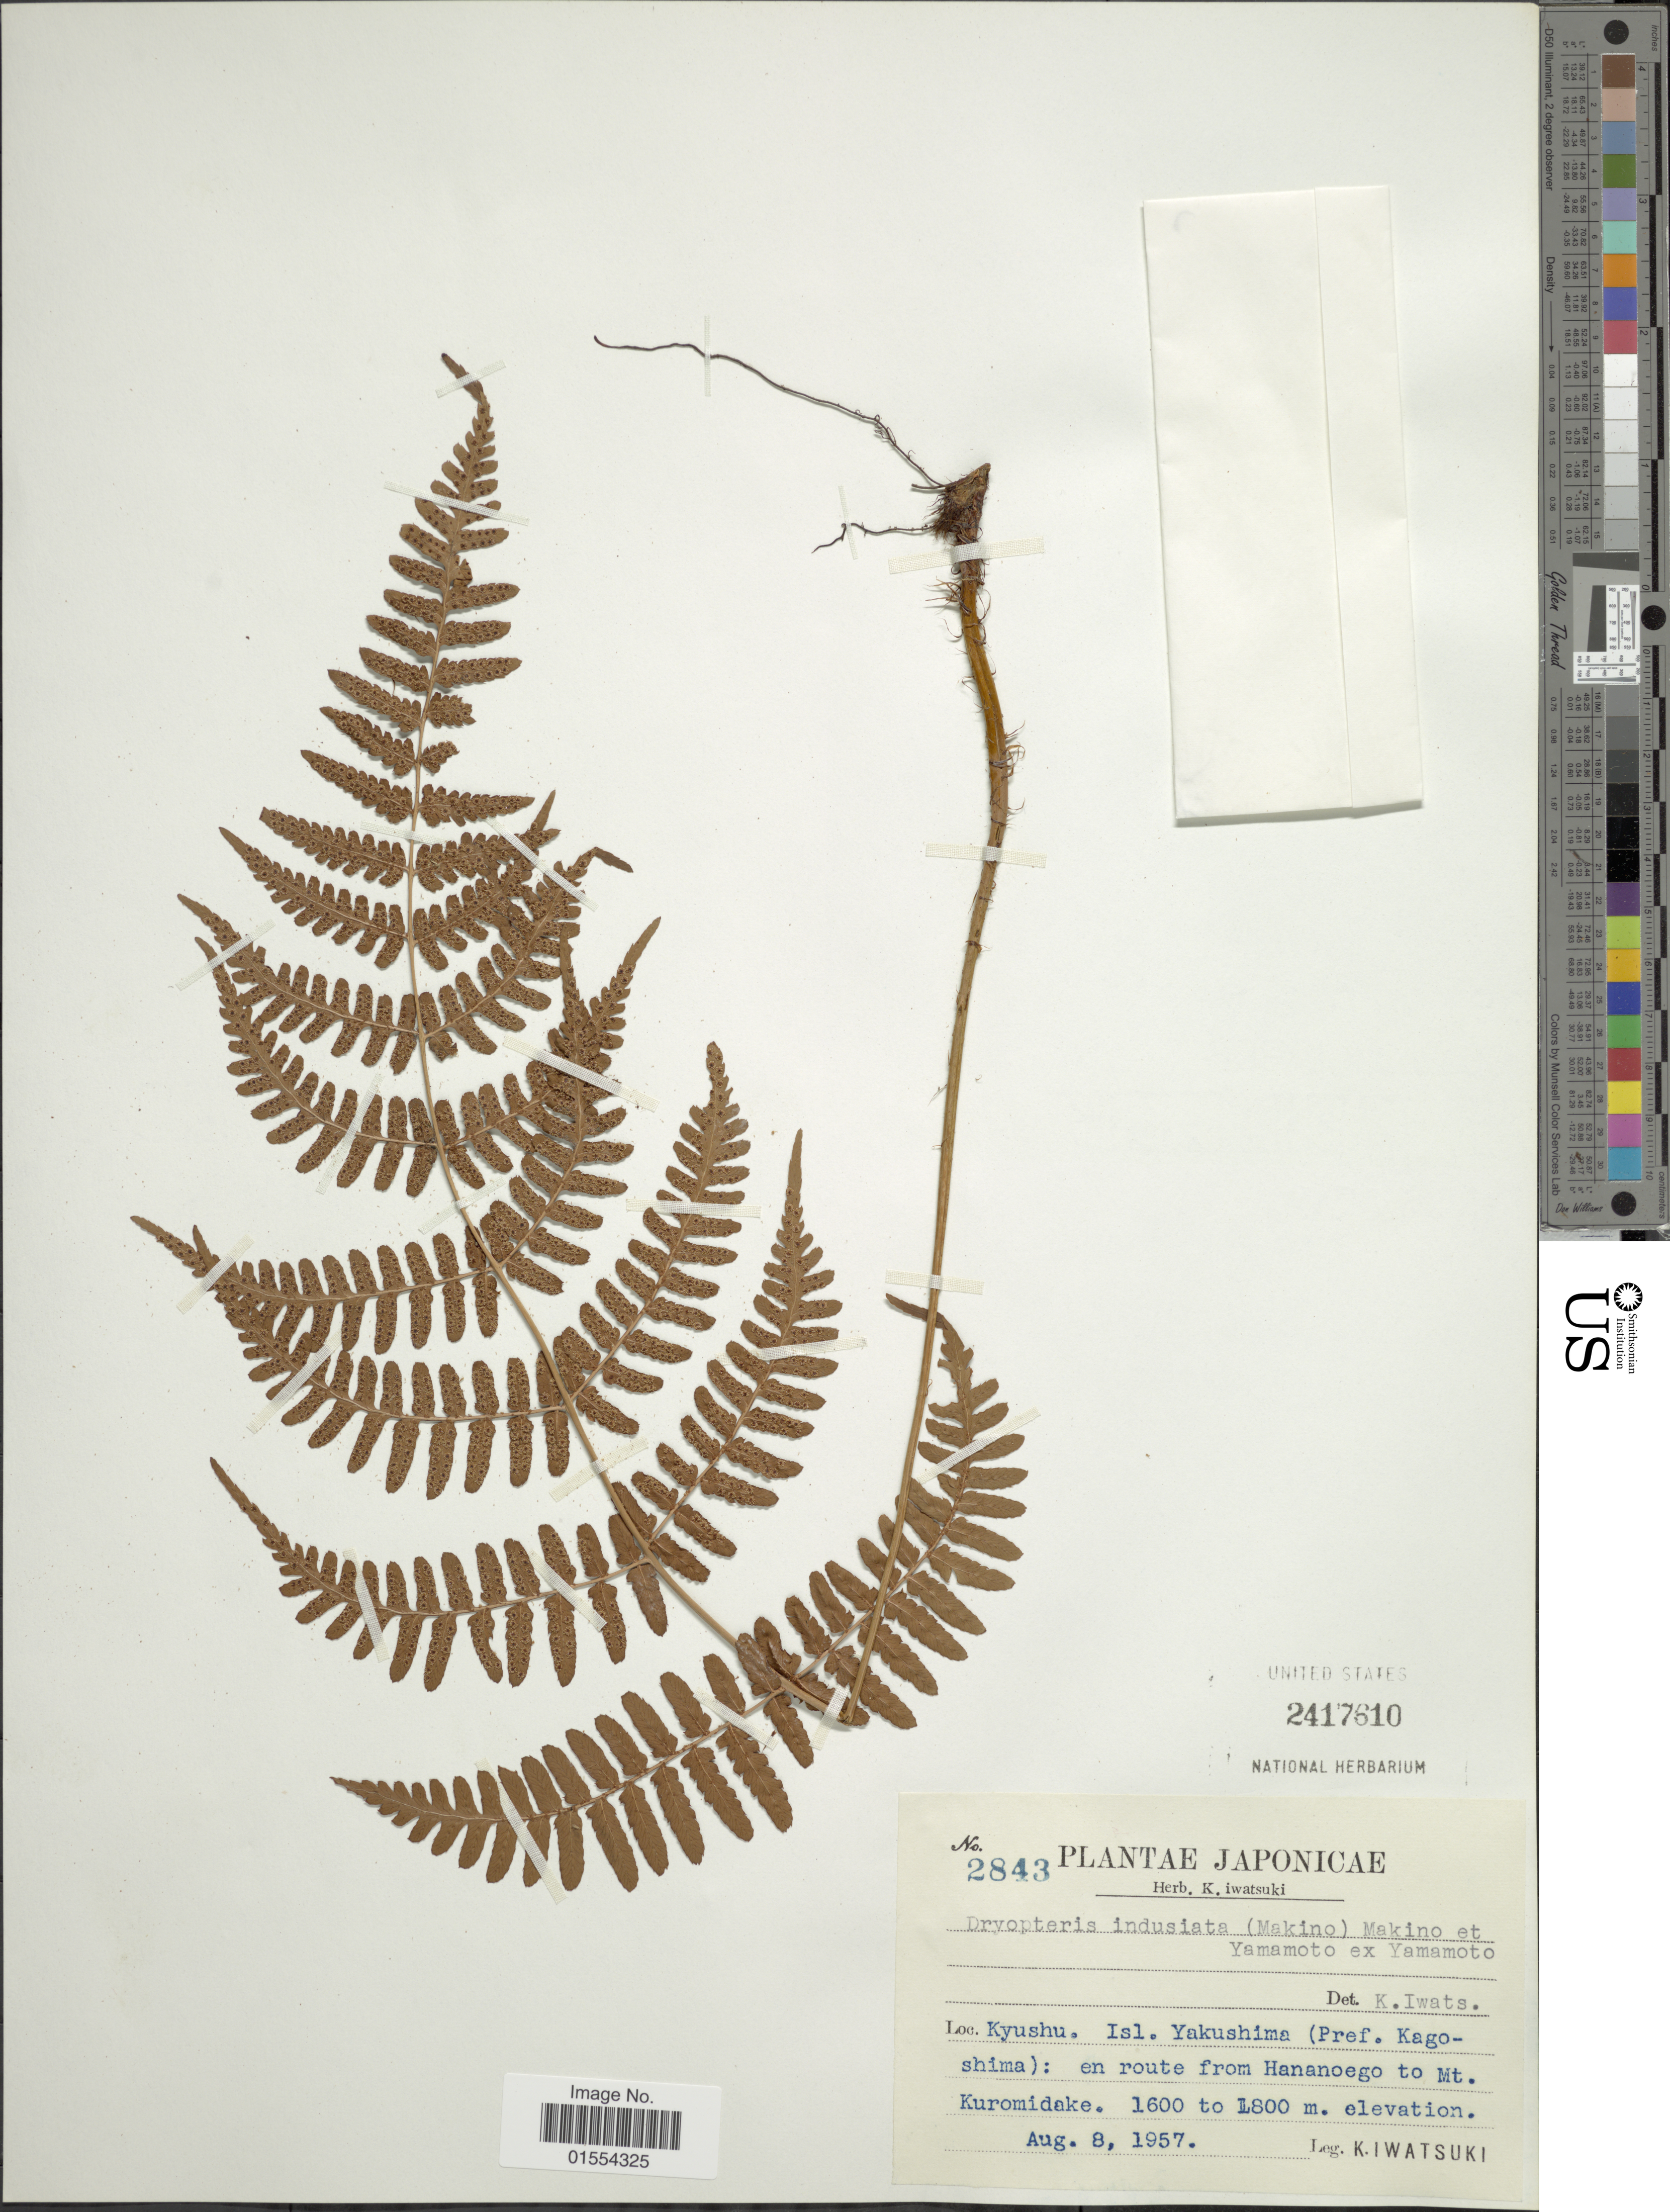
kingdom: Plantae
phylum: Tracheophyta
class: Polypodiopsida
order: Polypodiales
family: Dryopteridaceae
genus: Dryopteris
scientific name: Dryopteris indusiata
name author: (Makino) Makino & Yamam.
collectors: K. Iwatsuki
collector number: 2843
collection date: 1957-08-08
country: Japan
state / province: Kagosima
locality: Japonicae, Kyushu. Isl. Yakushima (Pref. Kagoshima) en route from Hananoego to Mt. Kuromidake.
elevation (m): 1600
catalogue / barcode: US 2417610